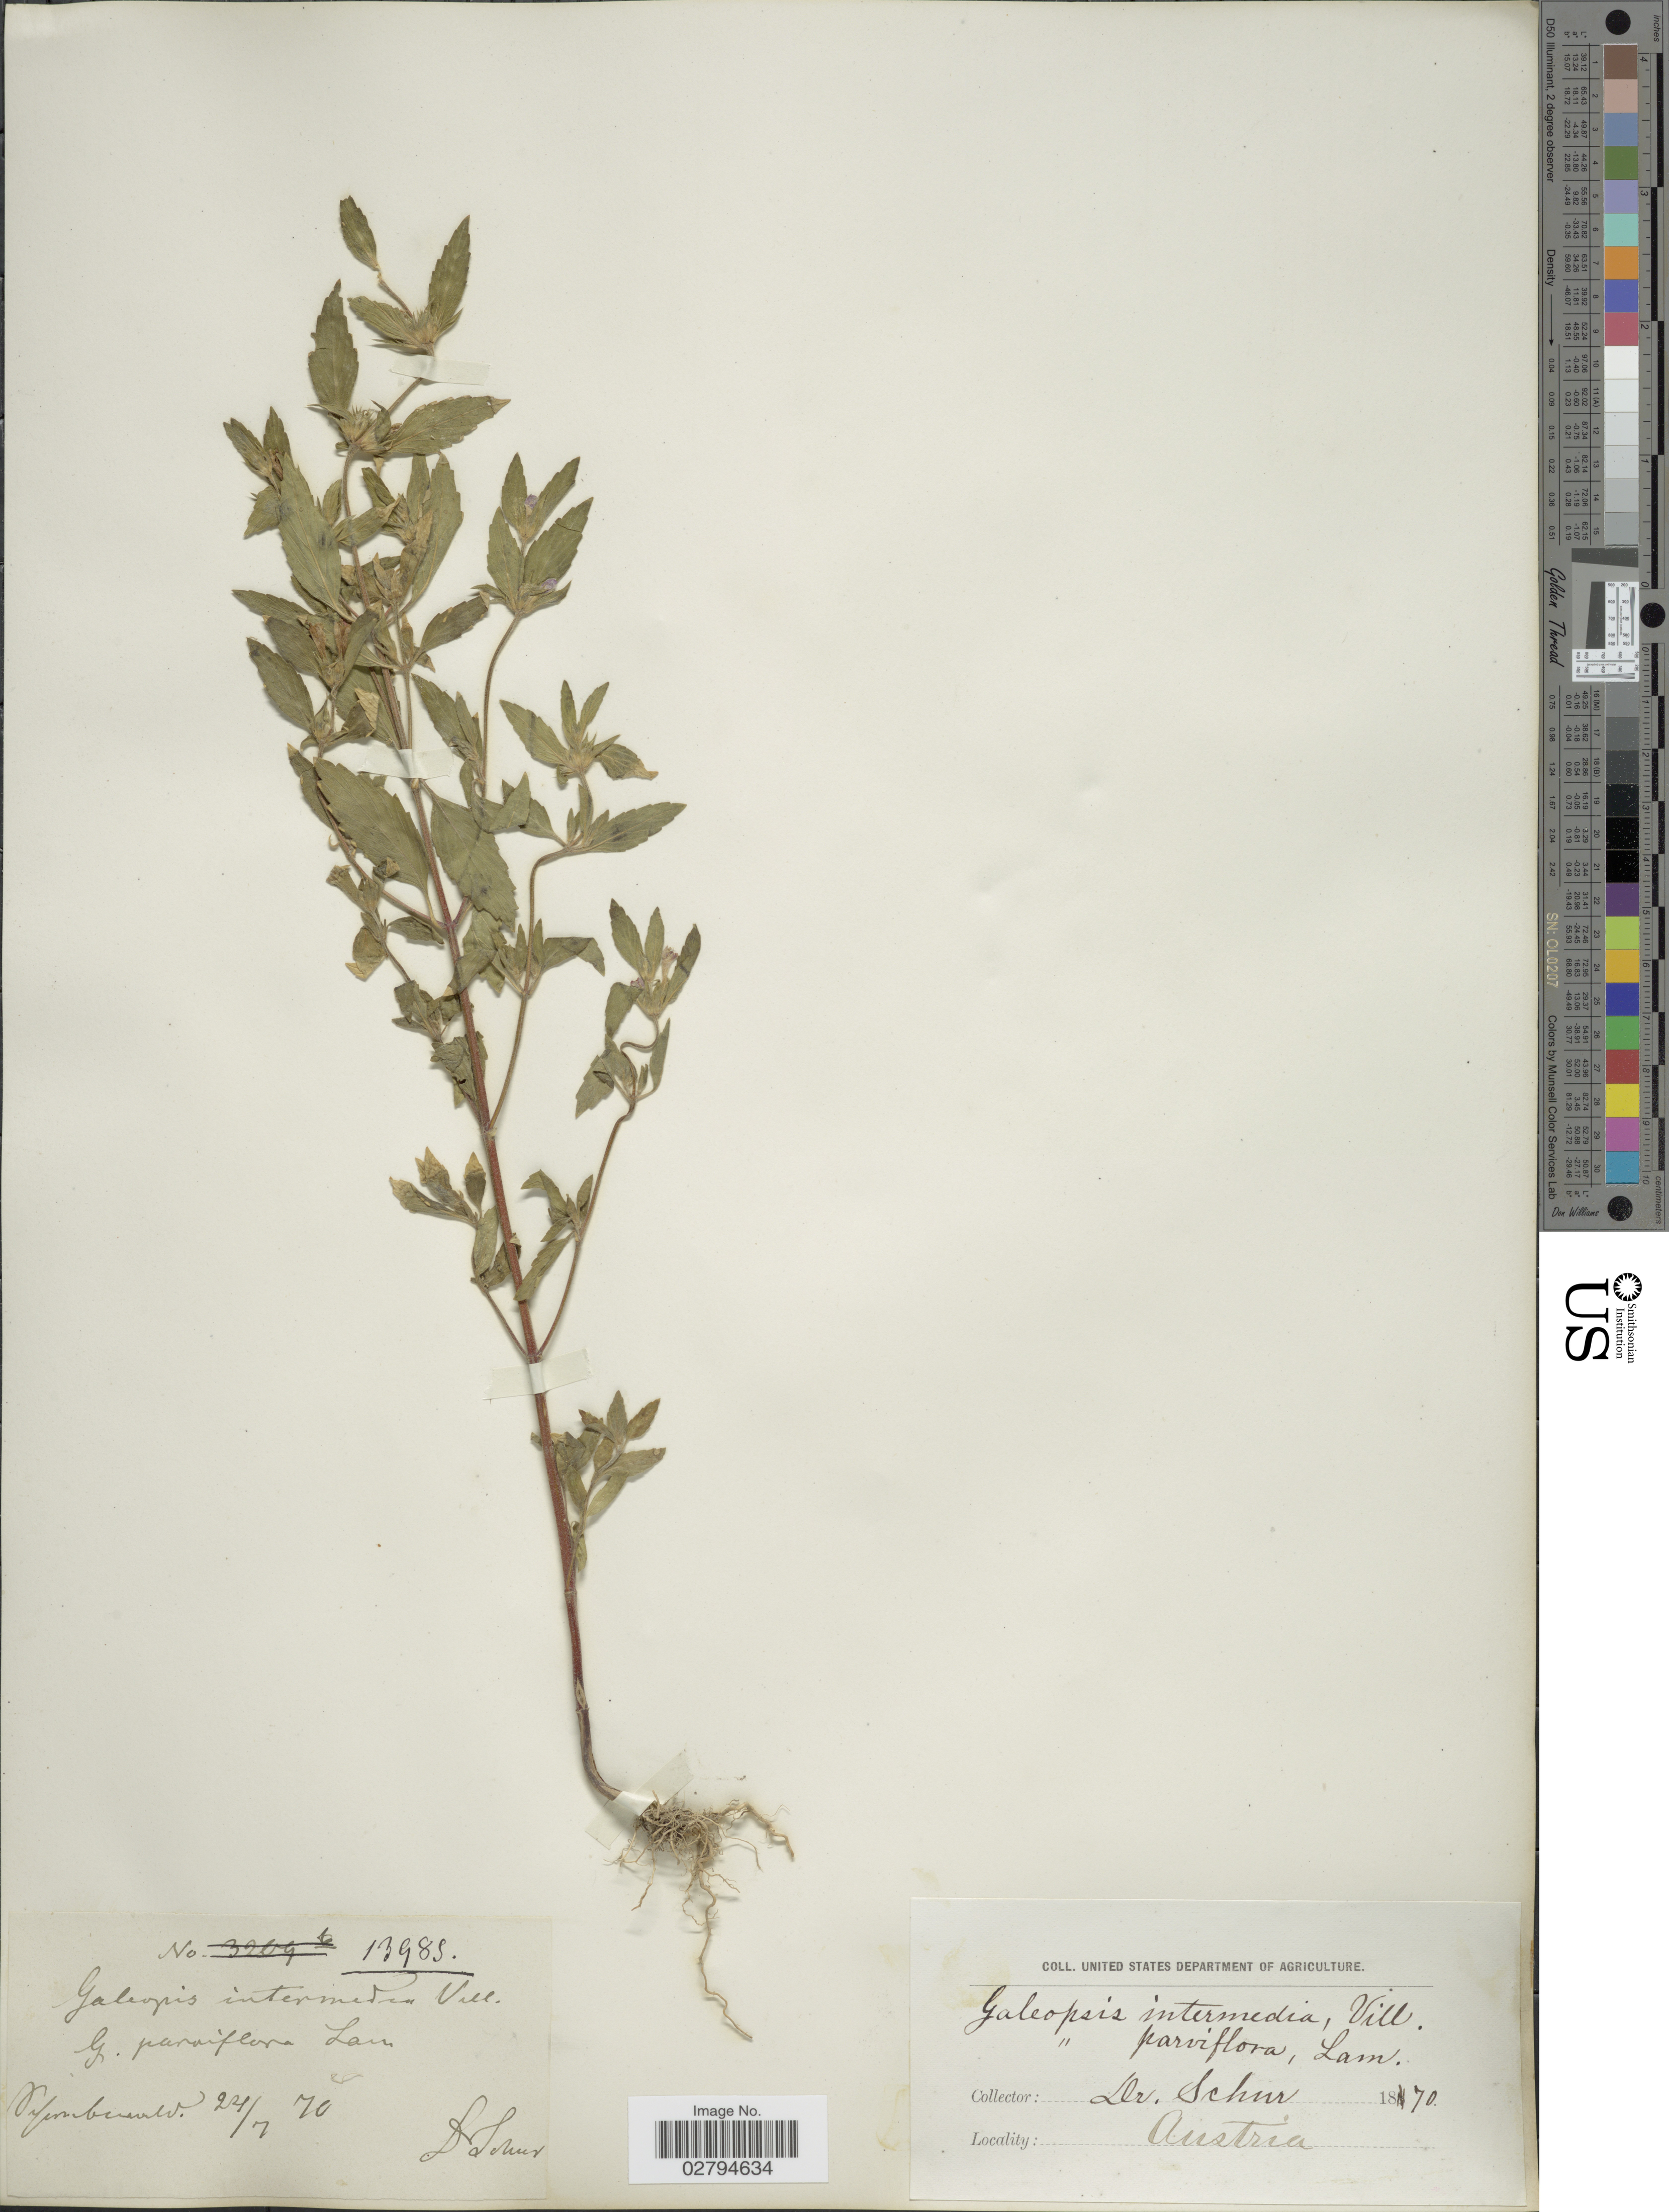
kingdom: Plantae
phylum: Tracheophyta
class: Magnoliopsida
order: Lamiales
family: Lamiaceae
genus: Galeopsis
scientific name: Galeopsis intermedia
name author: Vill.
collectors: Schur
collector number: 13985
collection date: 1870-07-24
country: Austria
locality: Nymberwald [interpreted].